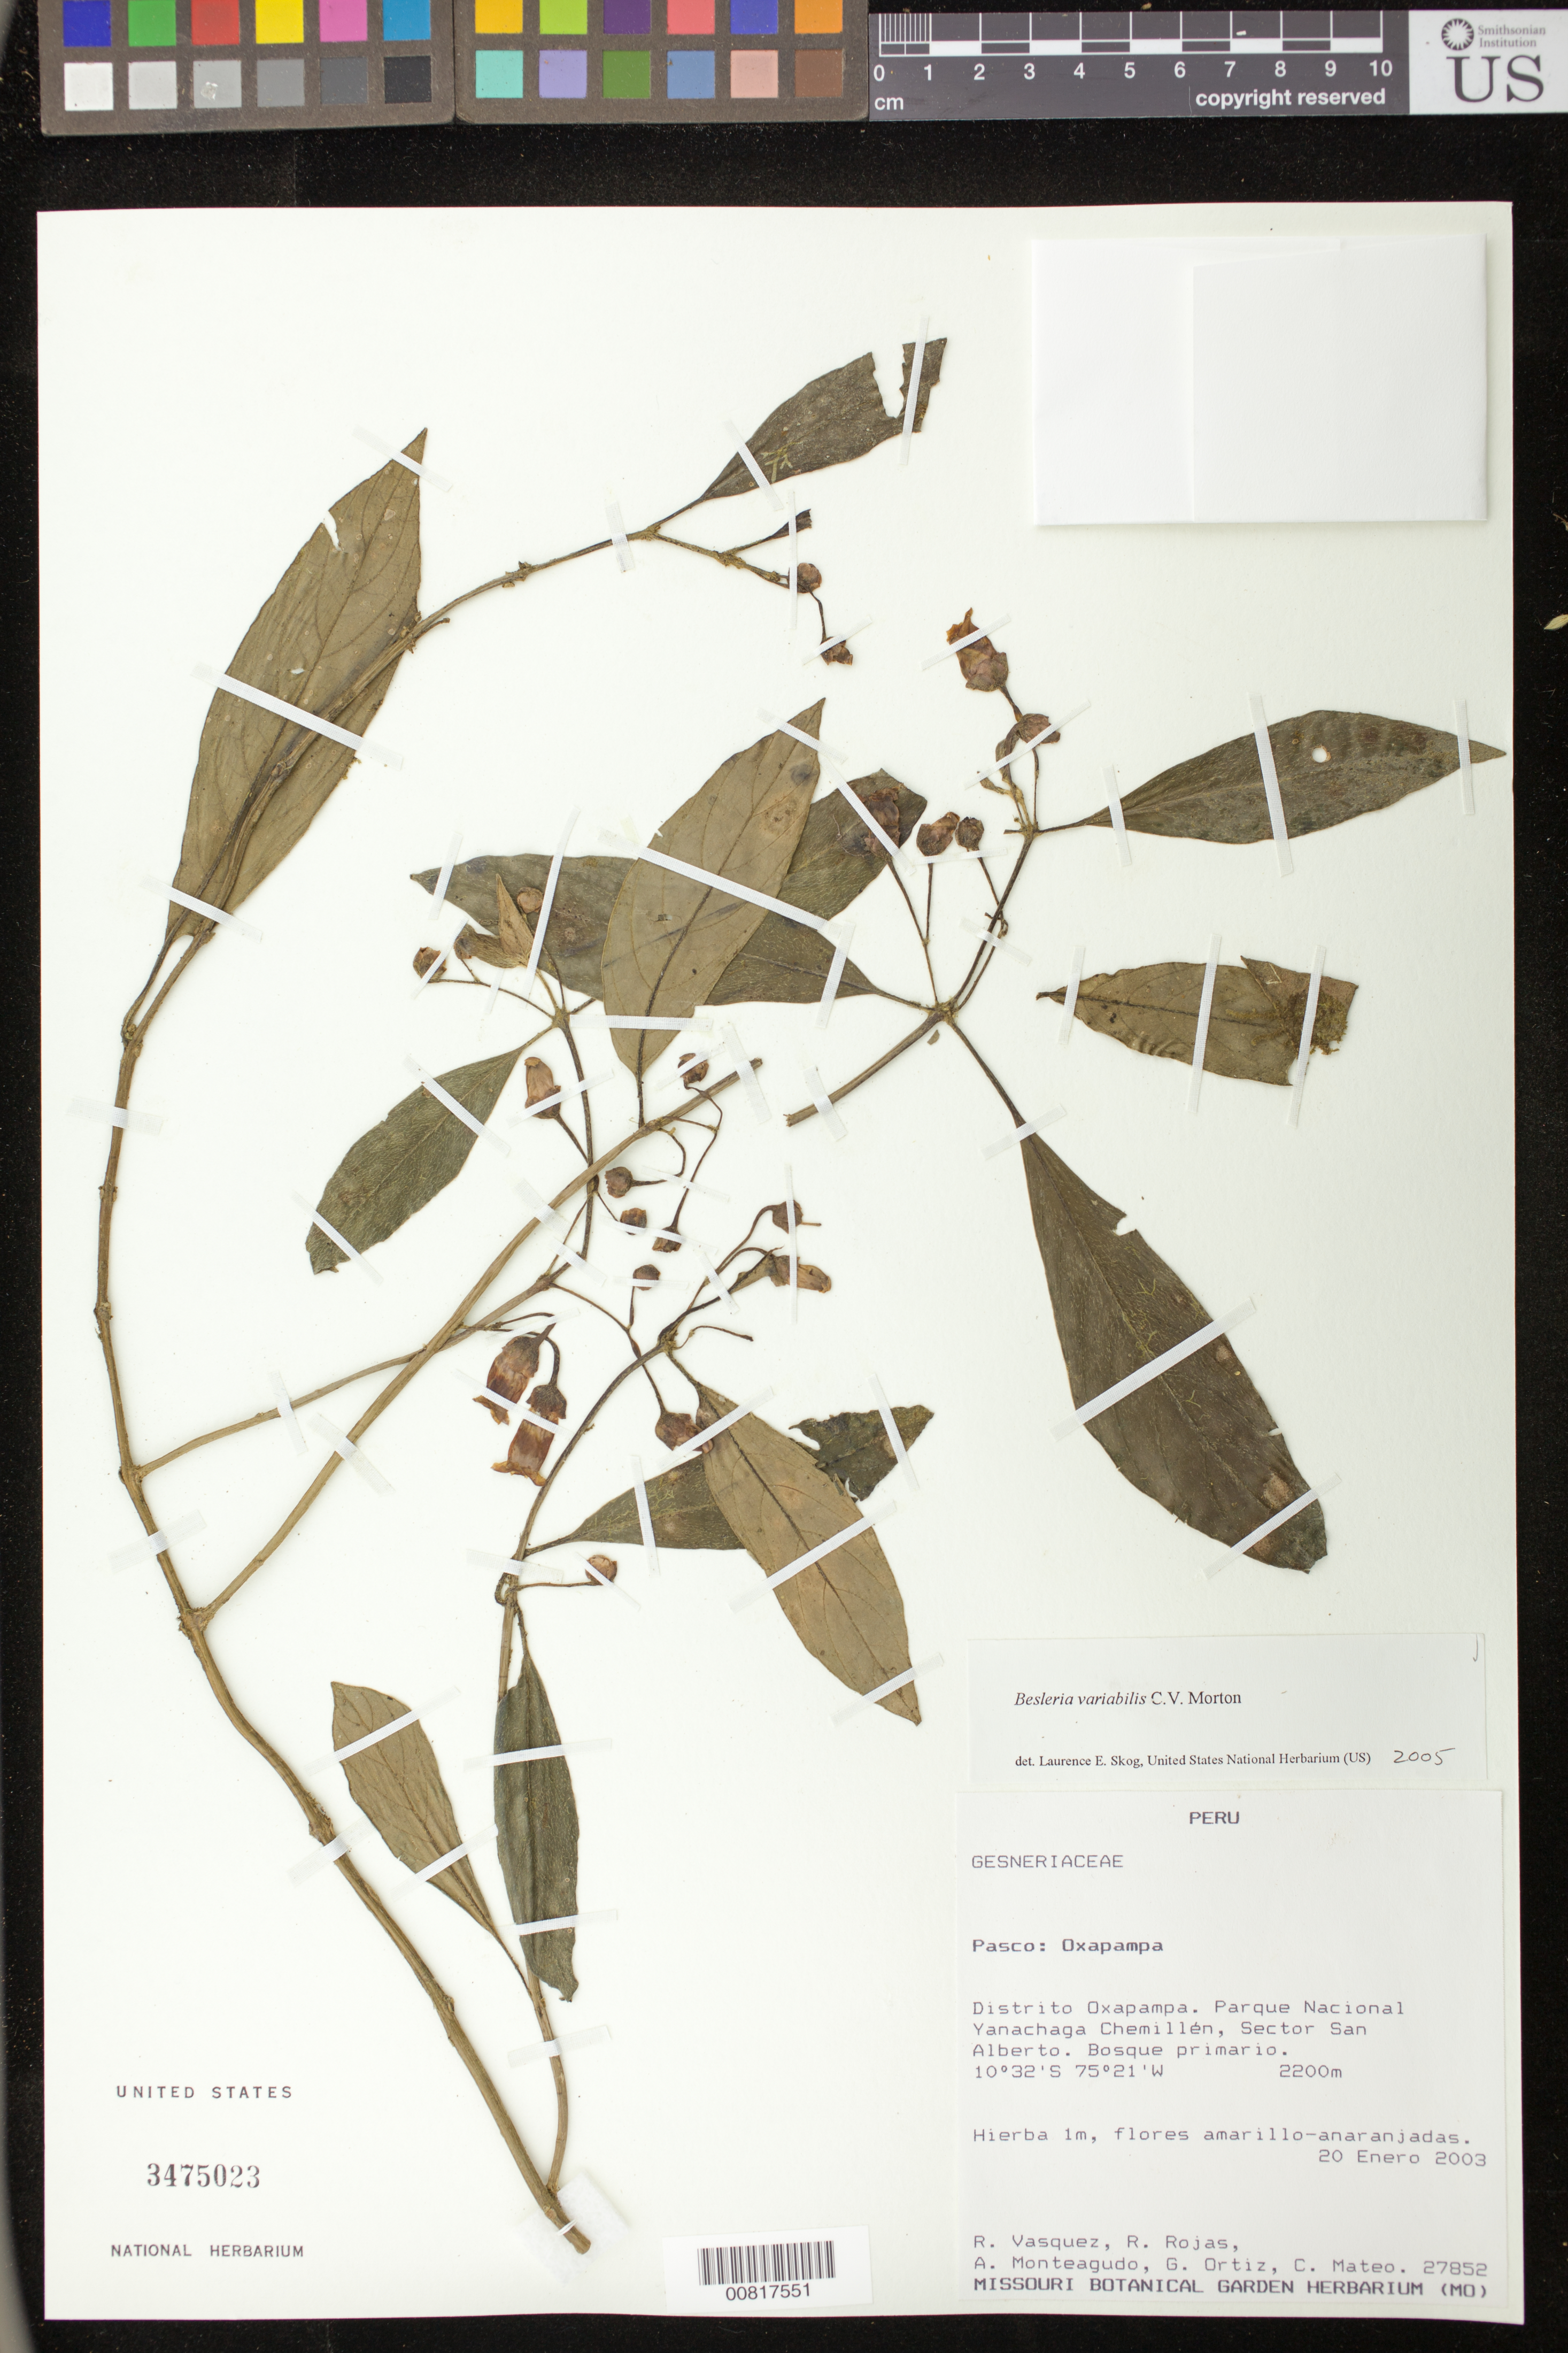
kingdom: Plantae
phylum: Tracheophyta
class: Magnoliopsida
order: Lamiales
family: Gesneriaceae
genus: Besleria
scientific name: Besleria variabilis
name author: C.V. Morton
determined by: Skog, Laurence E.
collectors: R. Vásquez, R. Rojas, A. Monteagudo, G. Ortiz & C. Mateo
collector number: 27852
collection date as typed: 20 Jan 2003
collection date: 2003-01-20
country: Peru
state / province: Pasco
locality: Pasco: Oxapampa. Distrito Oxapampa. Parque Nacional Yanachaga Chemillén, Sector San Alberto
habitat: Bosque primario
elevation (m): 2200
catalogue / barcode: US 3475023